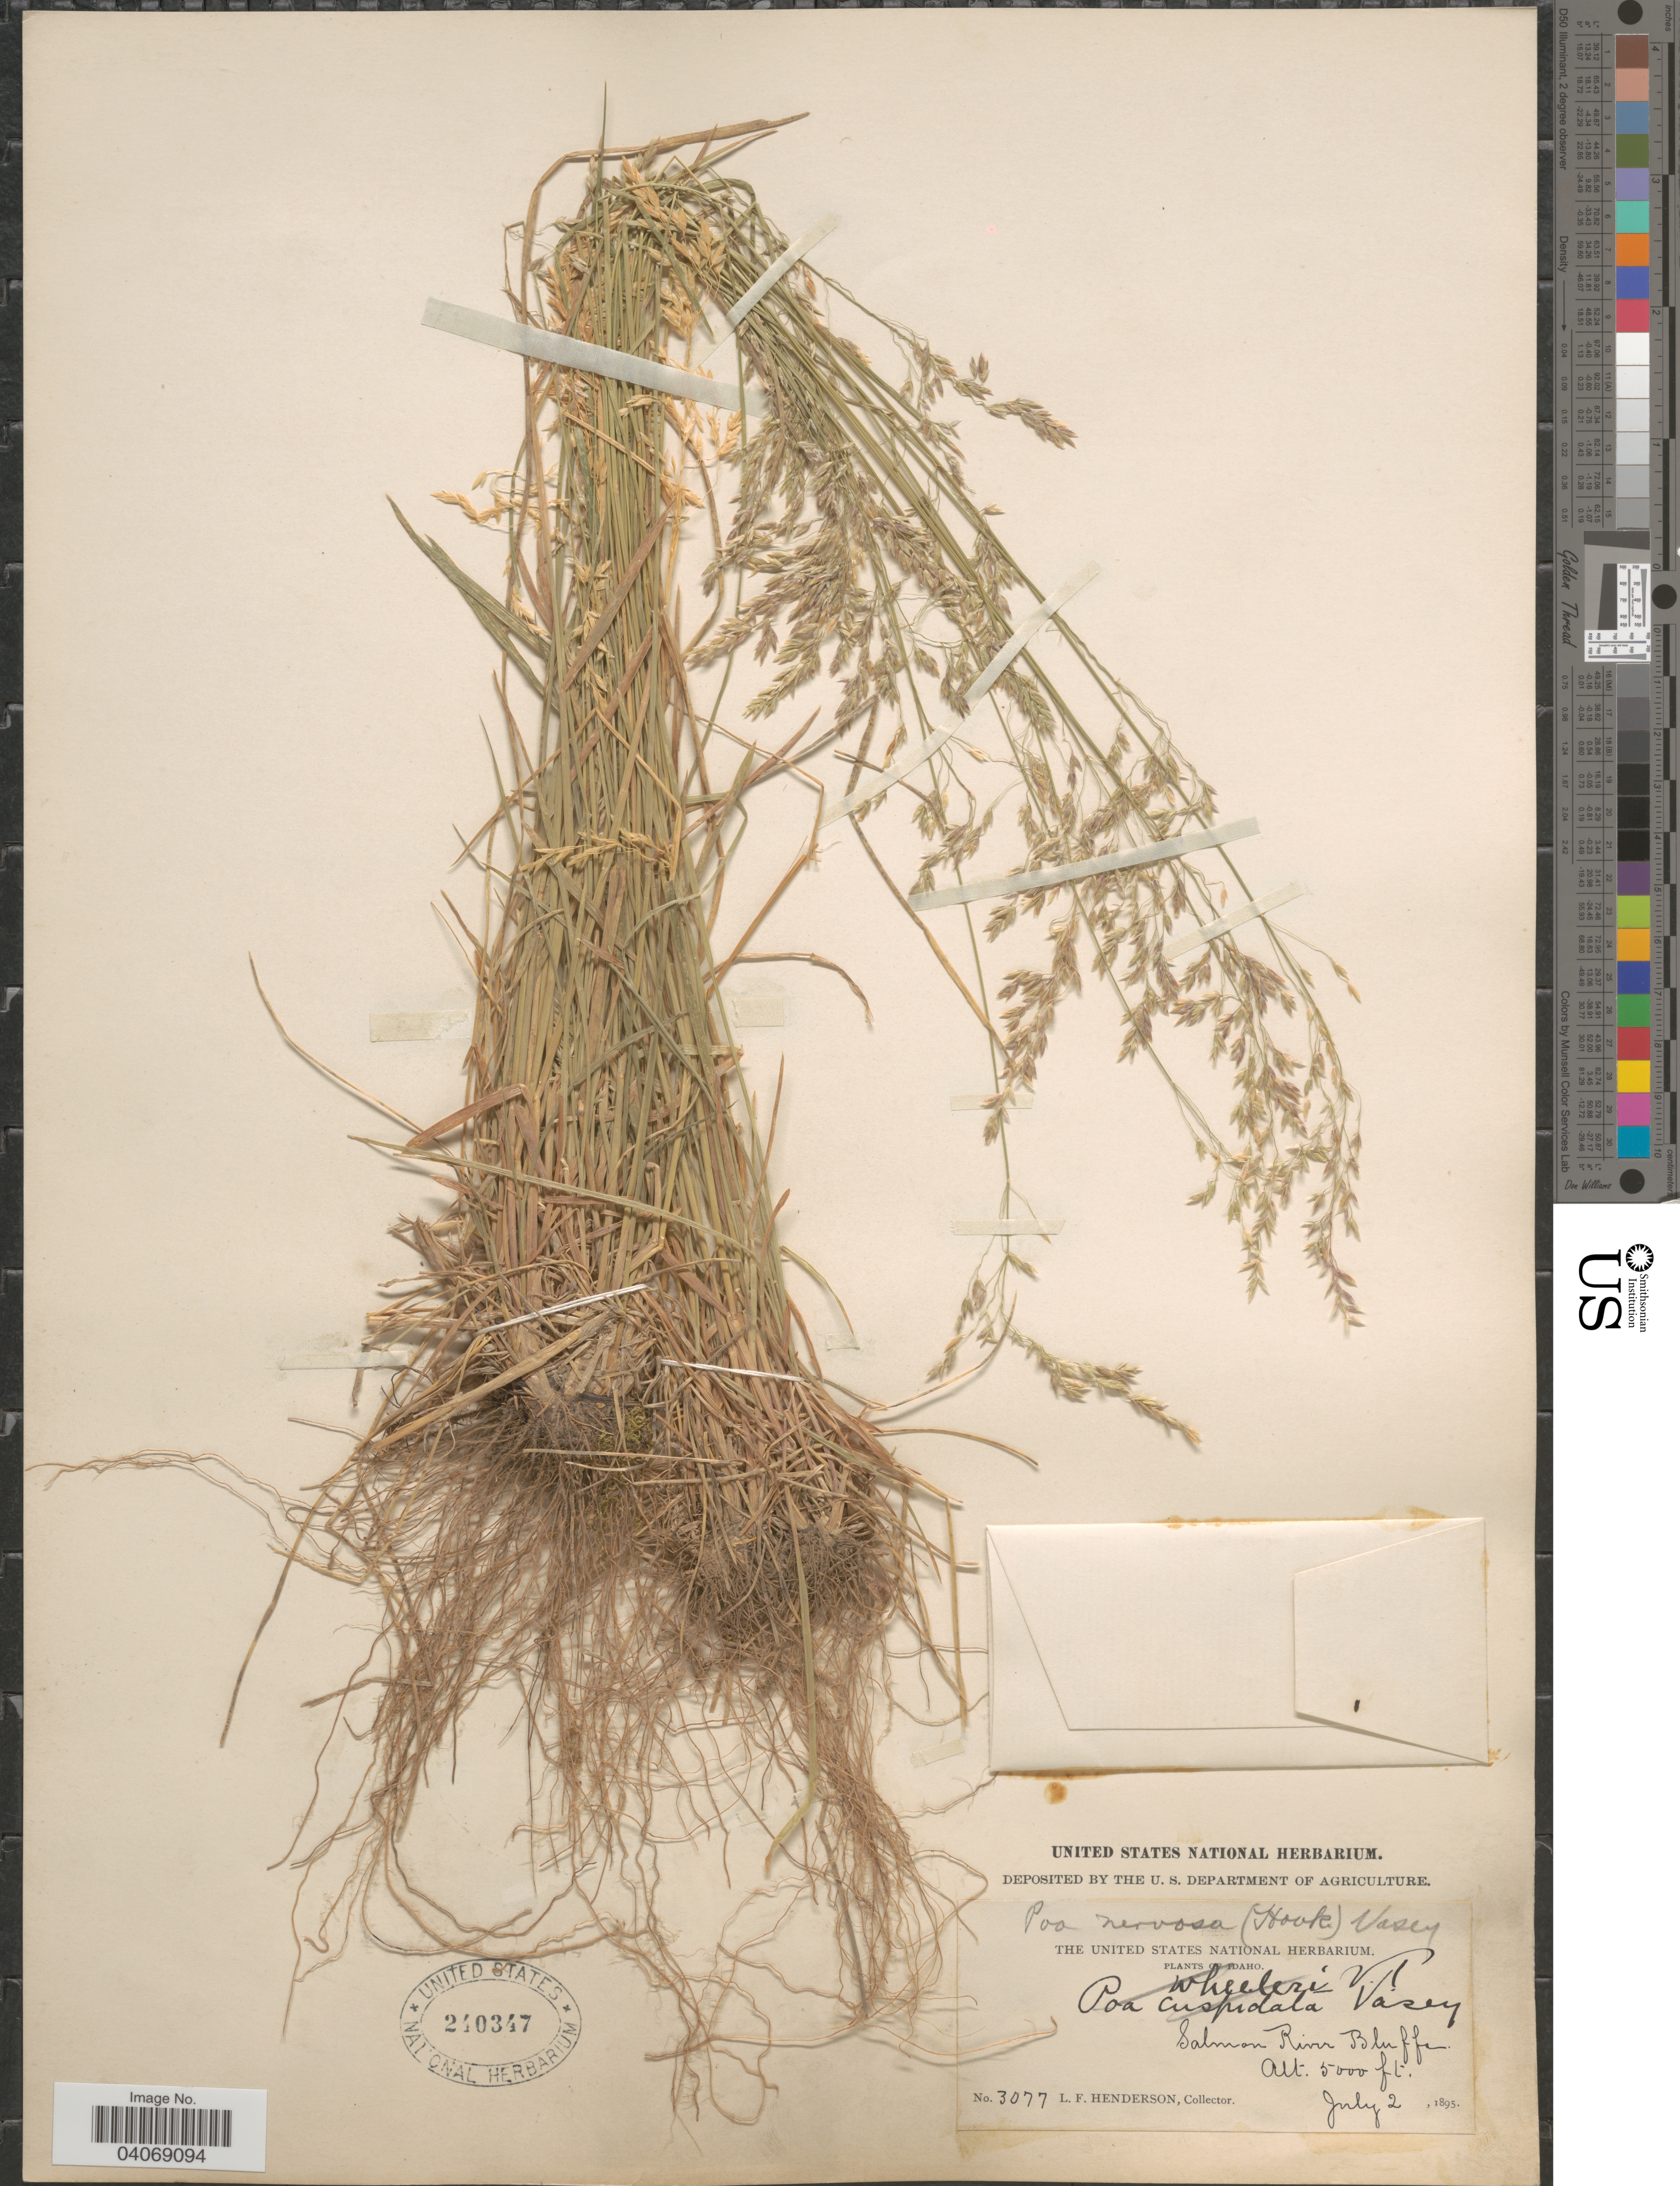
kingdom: Plantae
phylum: Tracheophyta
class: Liliopsida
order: Poales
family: Poaceae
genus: Poa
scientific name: Poa wheeleri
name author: Vasey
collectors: L. Henderson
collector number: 3077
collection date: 1895-07-02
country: United States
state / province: Idaho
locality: Salmon River Bluffs.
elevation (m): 1524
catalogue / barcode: US 240347